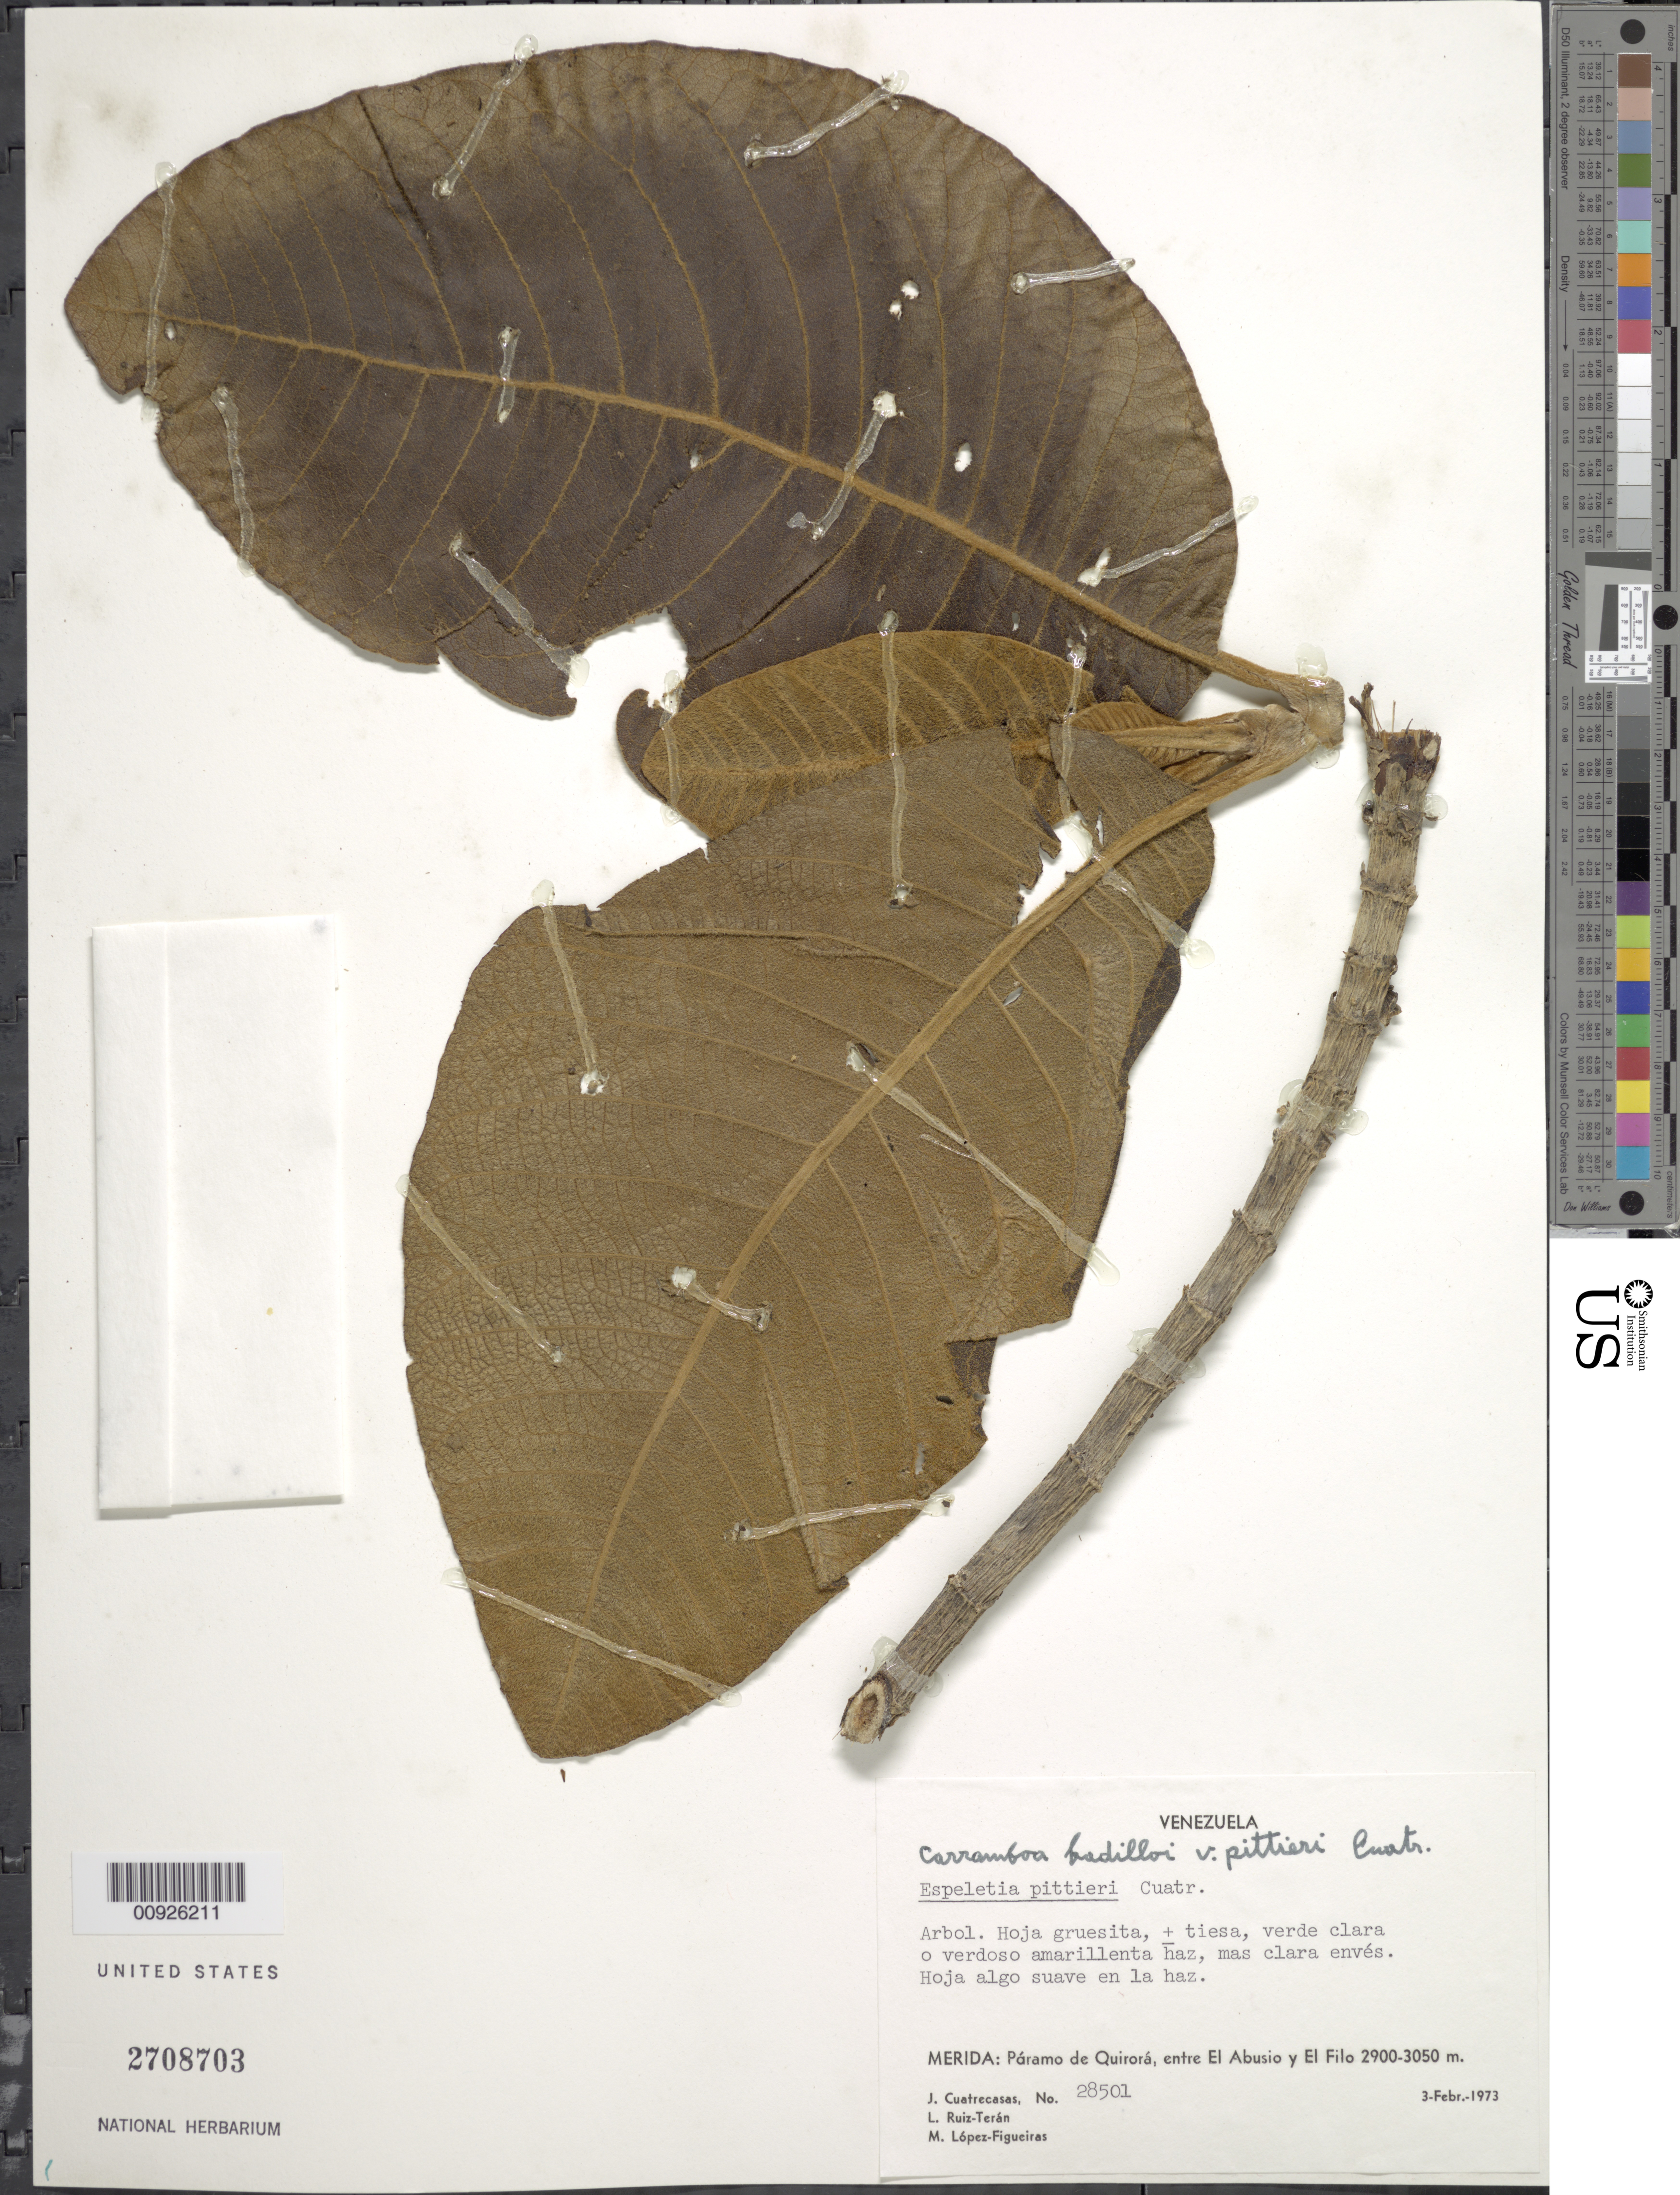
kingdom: Plantae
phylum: Tracheophyta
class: Magnoliopsida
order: Asterales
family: Asteraceae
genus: Carramboa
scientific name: Carramboa badilloi var. pittieri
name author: (Cuatrec.) Cuatrec.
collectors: J. Cuatrecasas, L. E. Ruíz-Terán & M. López Figueiras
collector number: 28501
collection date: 1973-02-03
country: Venezuela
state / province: Mérida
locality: Paramo de Quirora, entre El Abusio y El Filo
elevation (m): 2900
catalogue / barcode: US 2708703